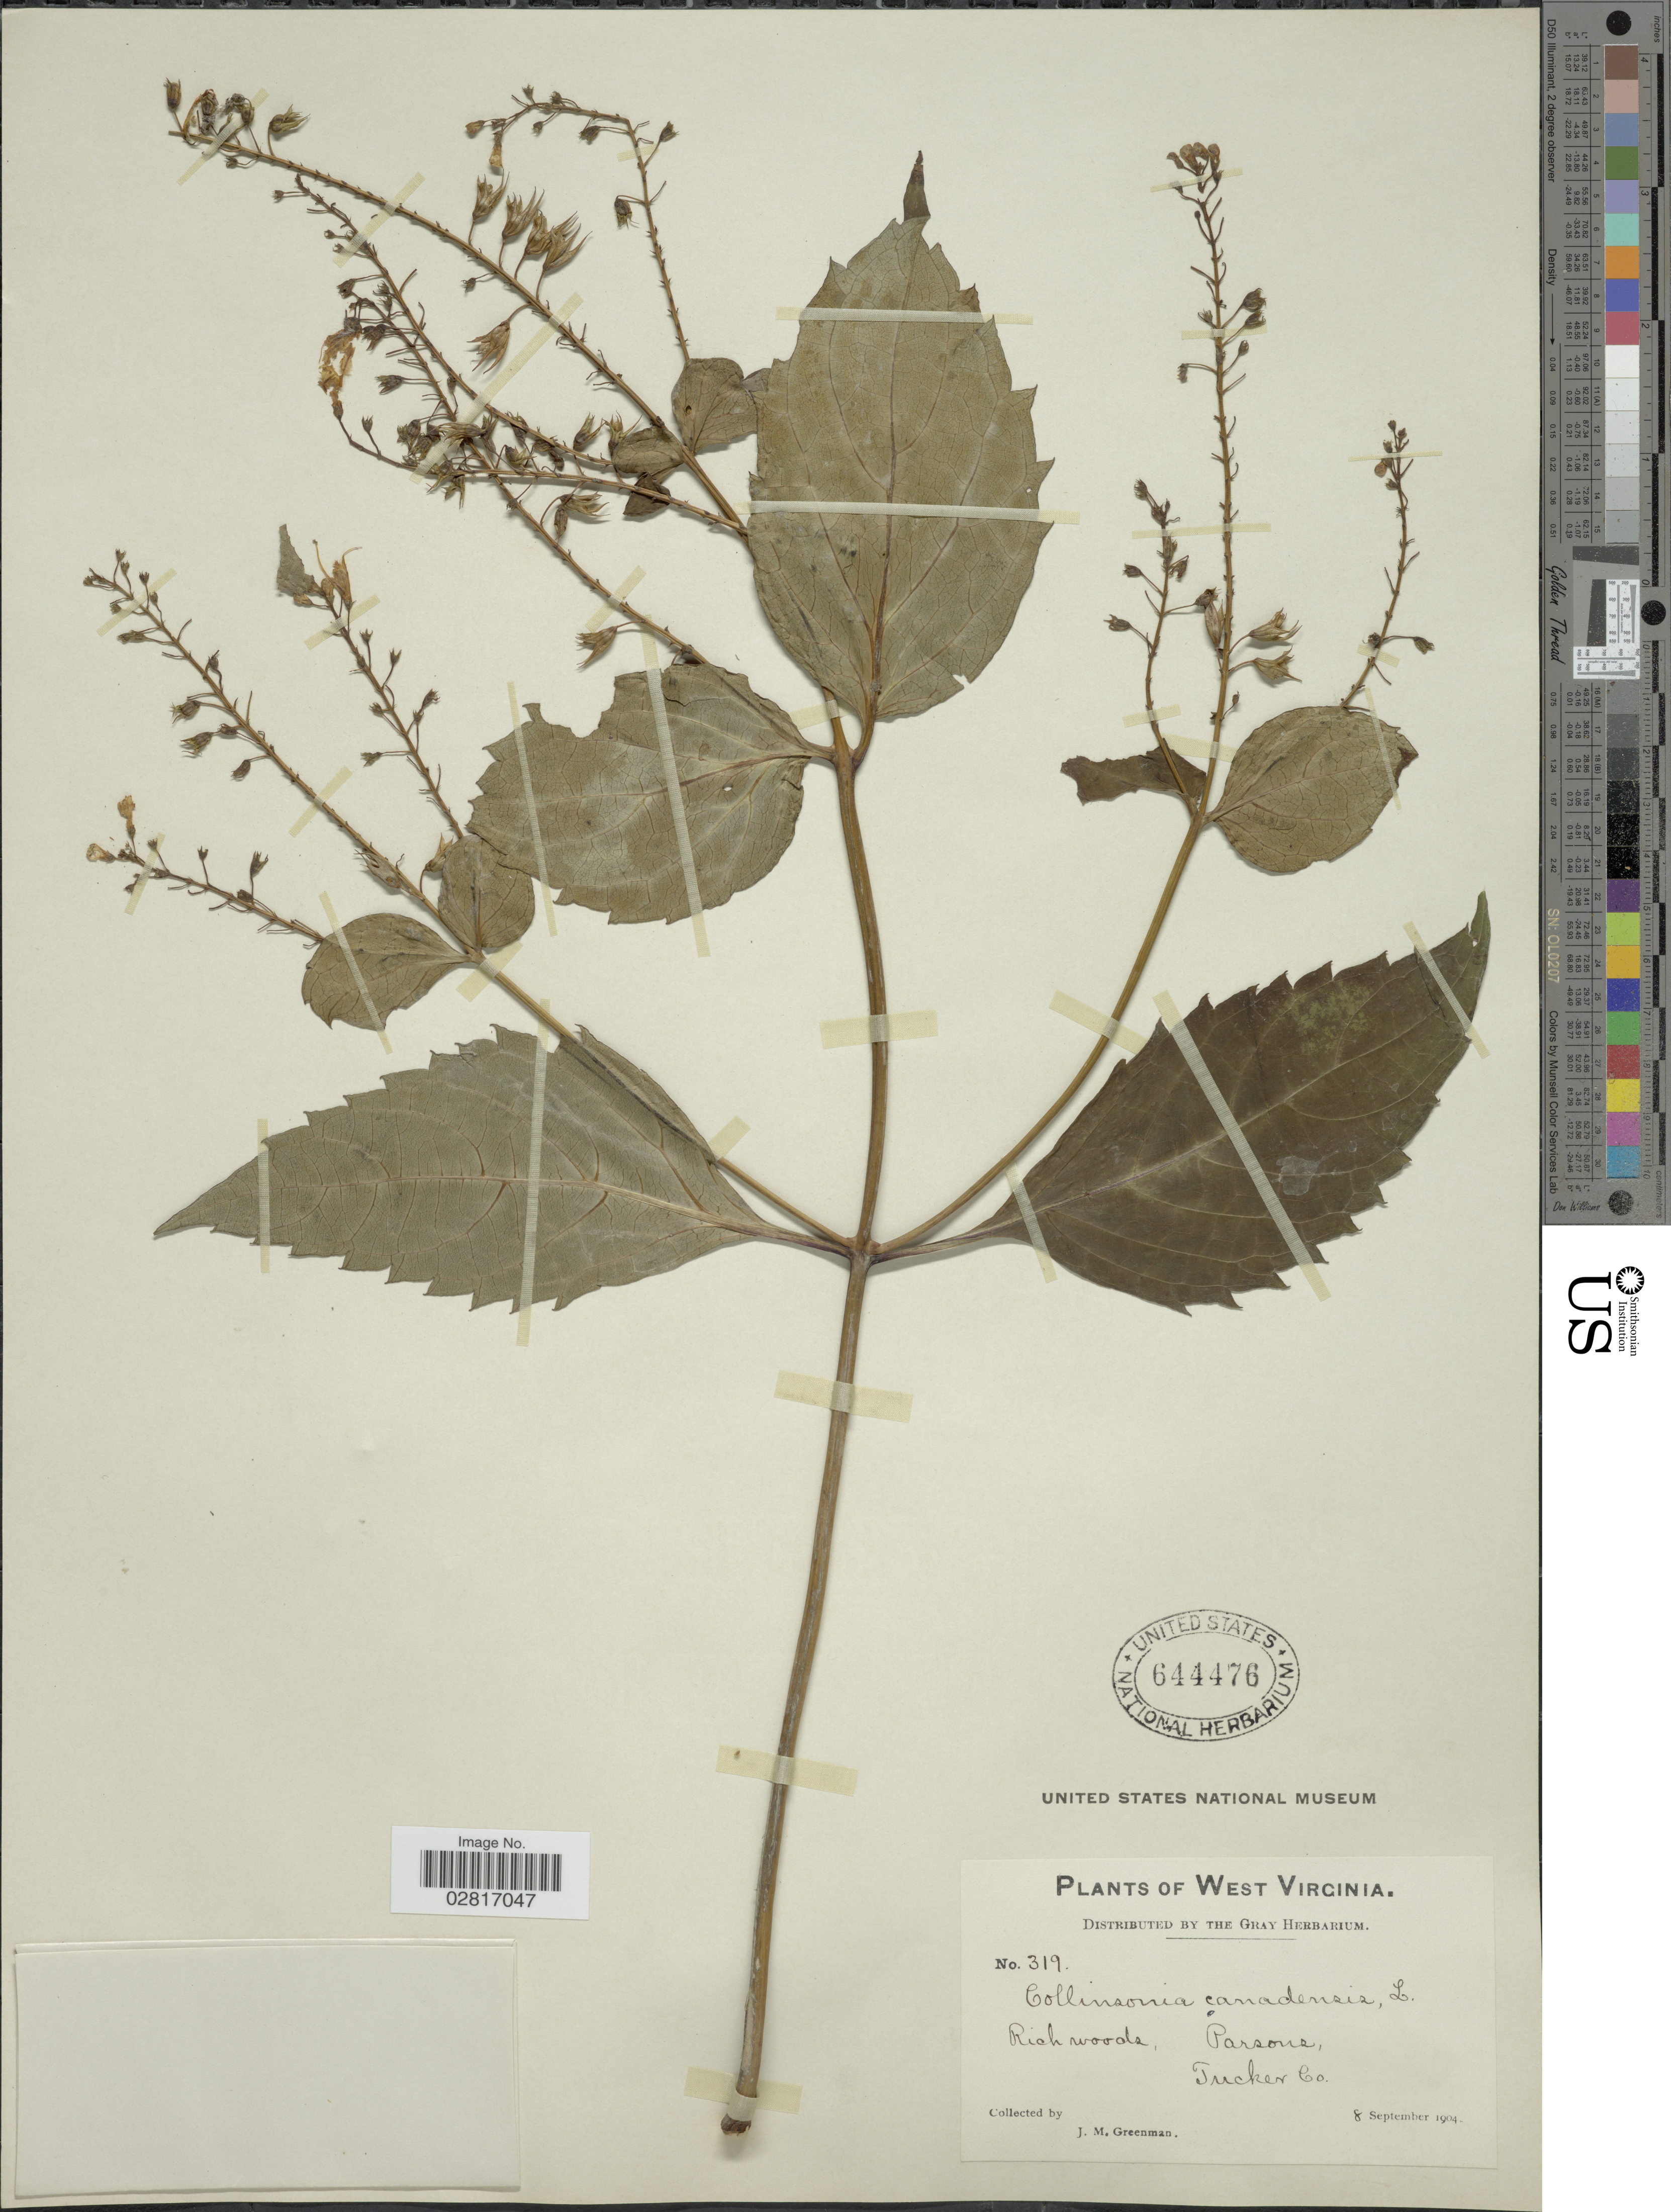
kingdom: Plantae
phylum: Tracheophyta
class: Magnoliopsida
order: Lamiales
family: Lamiaceae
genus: Collinsonia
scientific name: Collinsonia canadensis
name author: L.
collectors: J. M. Greenman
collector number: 319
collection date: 1904-09-08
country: United States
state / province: West Virginia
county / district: Tucker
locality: Parsons, Tucker Co.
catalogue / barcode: US 644476